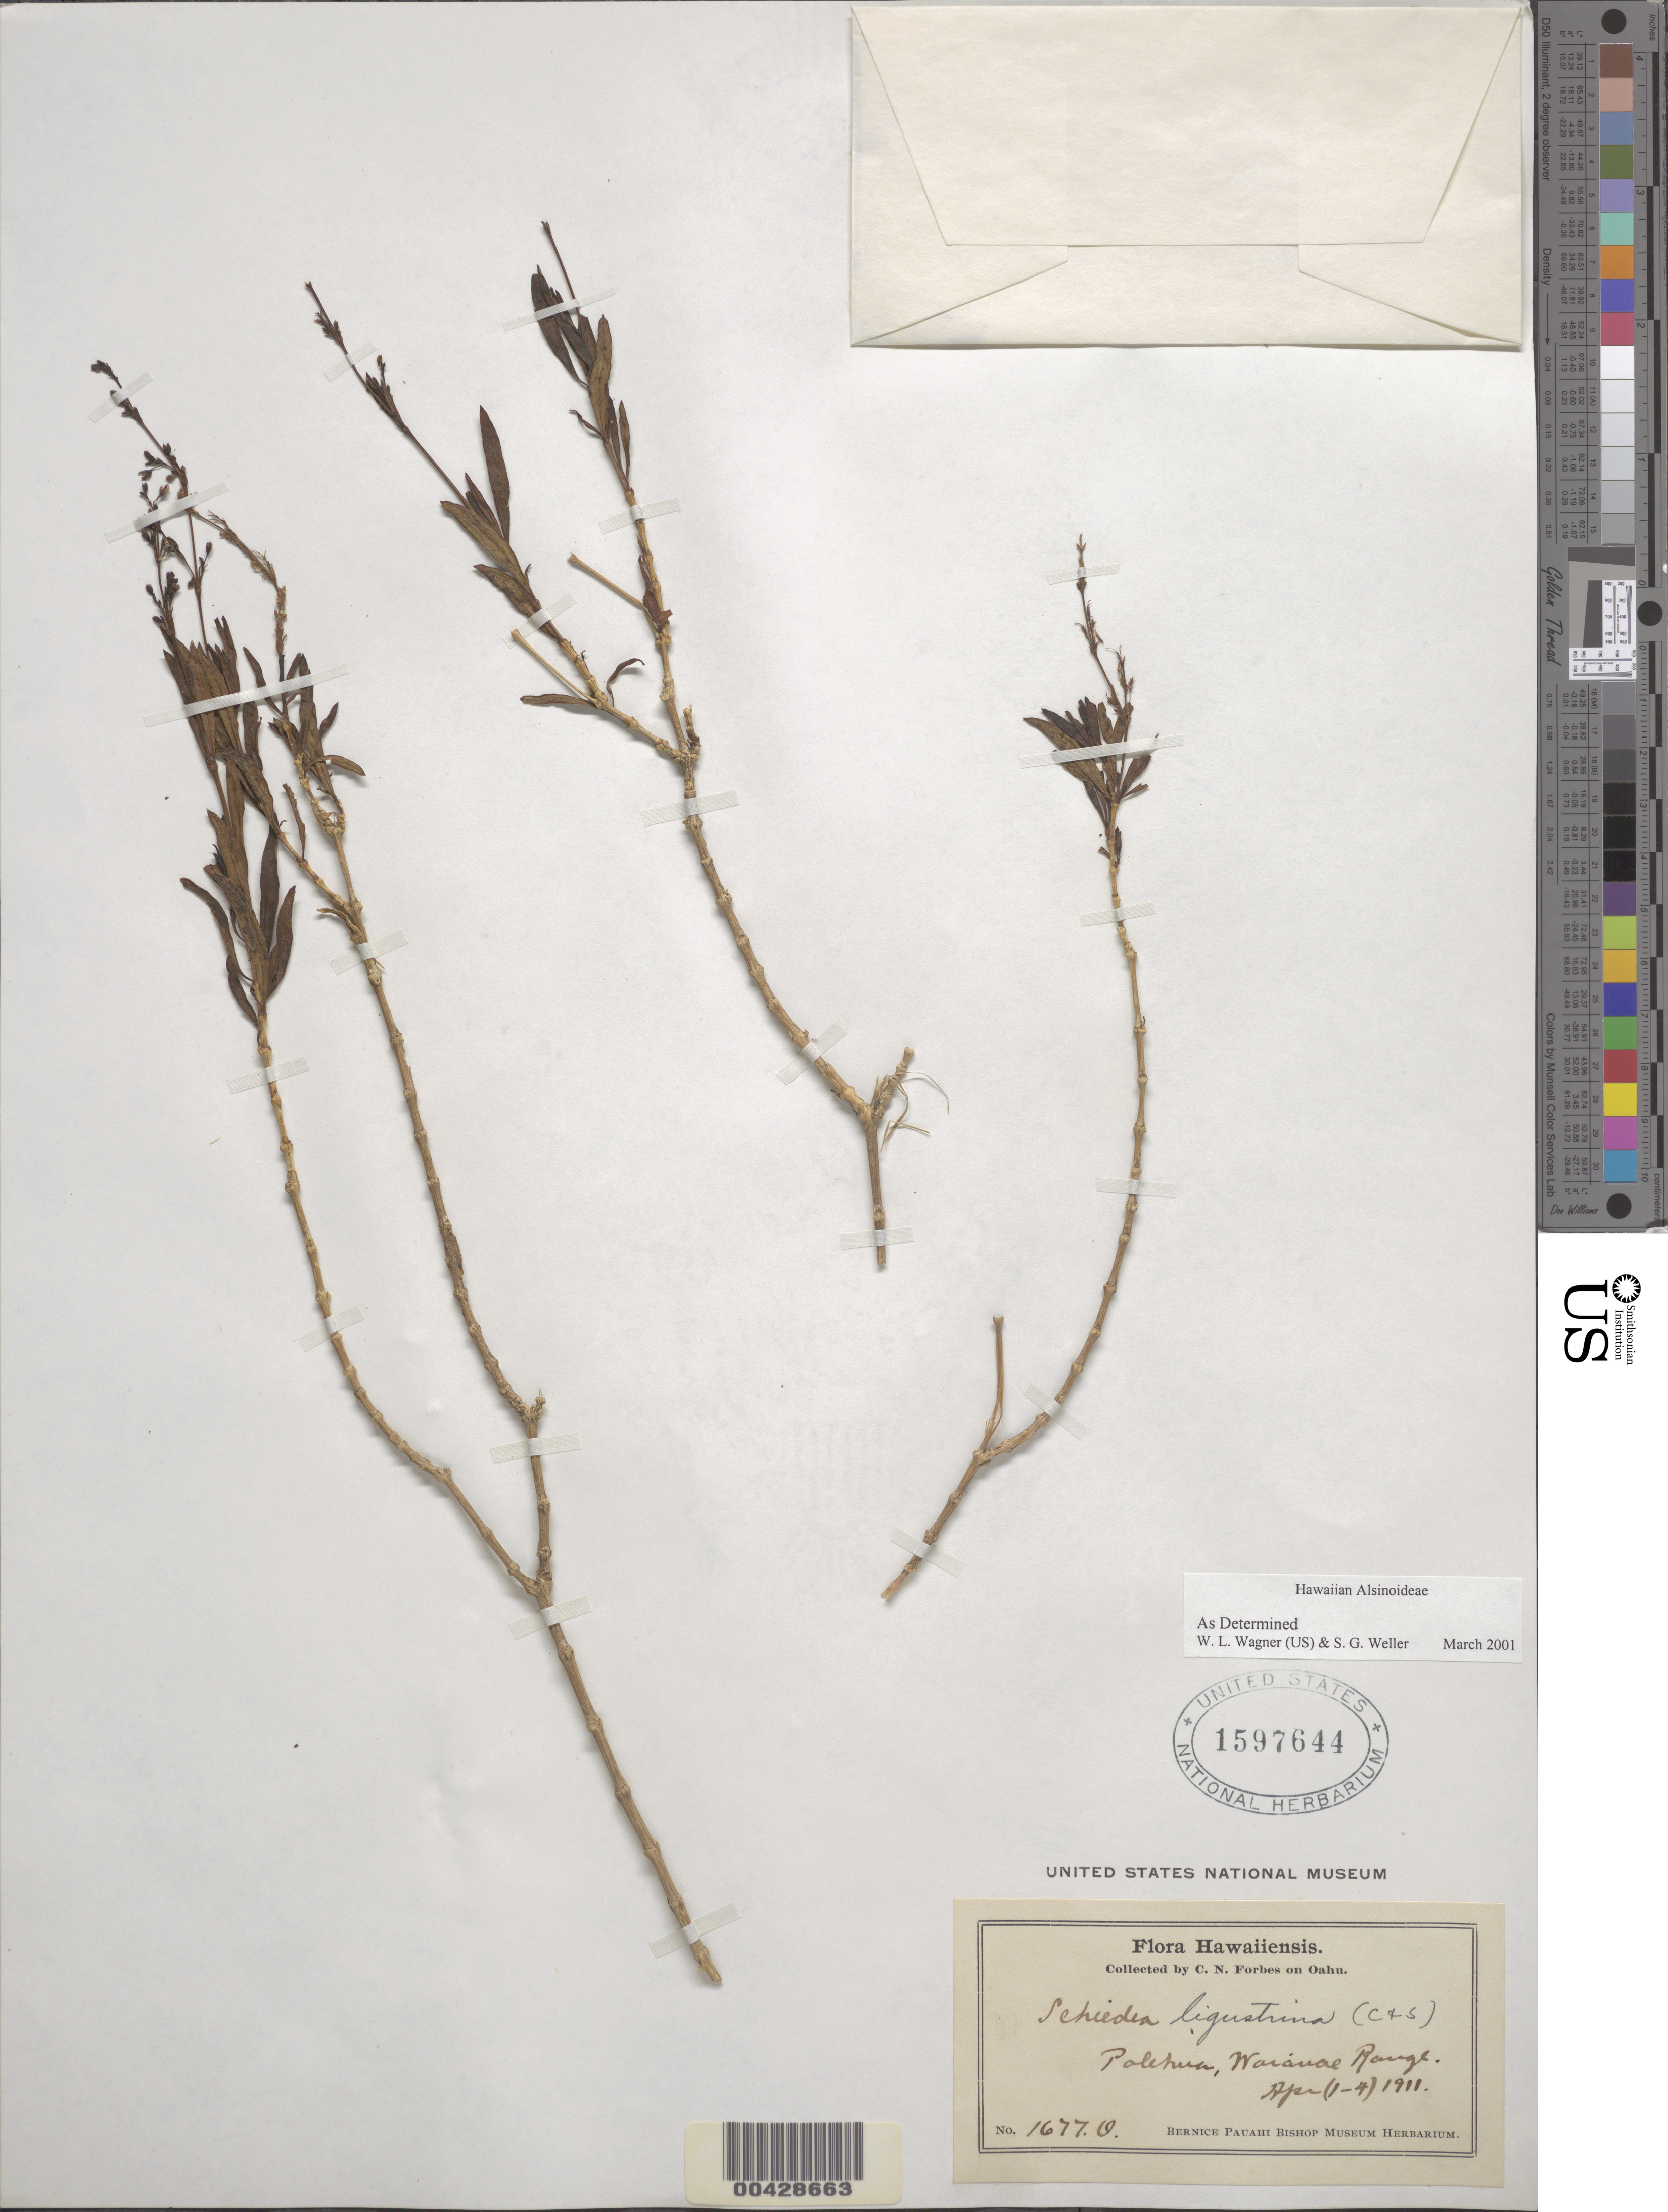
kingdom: Plantae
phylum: Tracheophyta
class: Magnoliopsida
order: Caryophyllales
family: Caryophyllaceae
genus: Schiedea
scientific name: Schiedea ligustrina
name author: Cham. & Schltdl.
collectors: C. N. Forbes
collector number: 1677.O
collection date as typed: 1 Apr 1911 to 4 Apr 1911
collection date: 1911-04-01/1911-04-04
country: United States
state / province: Hawaii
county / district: Honolulu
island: Oahu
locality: Polehua, Waianae Range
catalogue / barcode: US 1597644